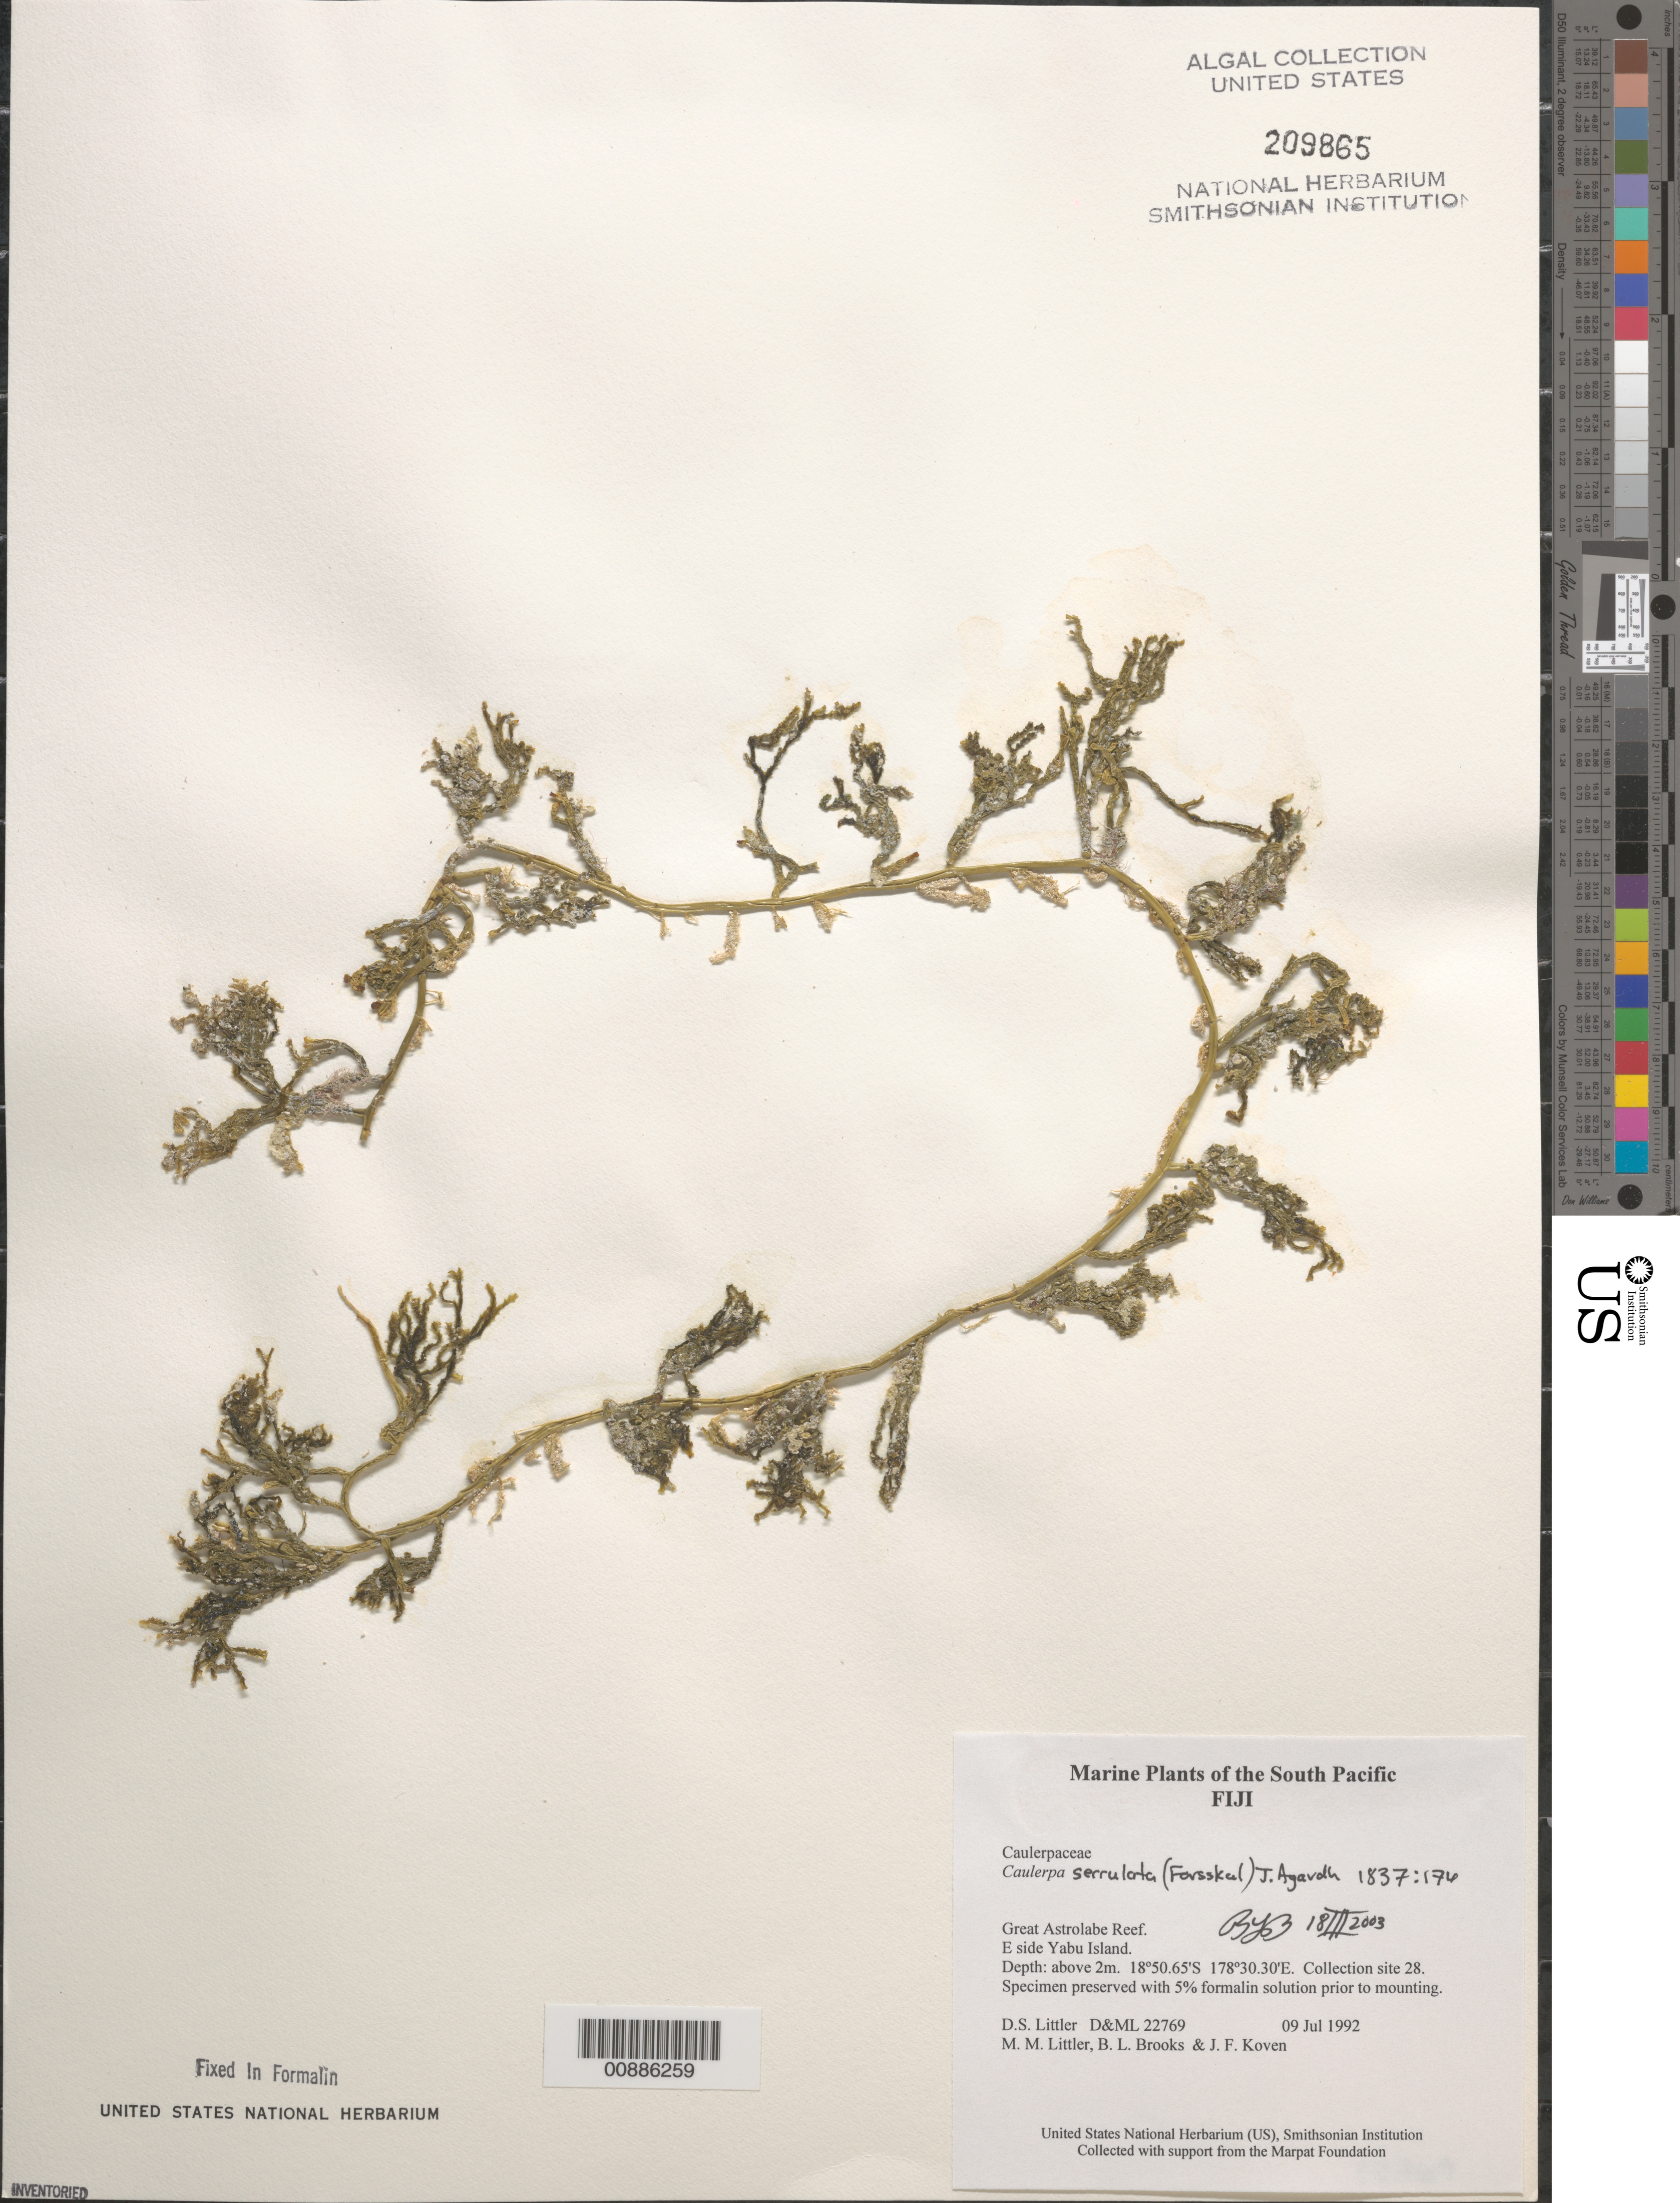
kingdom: Plantae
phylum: Chlorophyta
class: Ulvophyceae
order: Bryopsidales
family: Caulerpaceae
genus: Caulerpa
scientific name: Caulerpa serrulata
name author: (Forssk.) J. Agardh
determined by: Brooks, B. L., (BOT), Smithsonian Institution - National Museum of Natural History (UNITED STATES)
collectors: D. S. Littler, M. M. Littler, B. Brooks & J. Koven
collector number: D&ML 22769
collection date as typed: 09 Jul 1992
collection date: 1992-07-09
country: Fiji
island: Yabu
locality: Great Astrolabe Reef, east side of island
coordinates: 18 50.65'S, 178 30.30'E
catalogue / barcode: US 209865